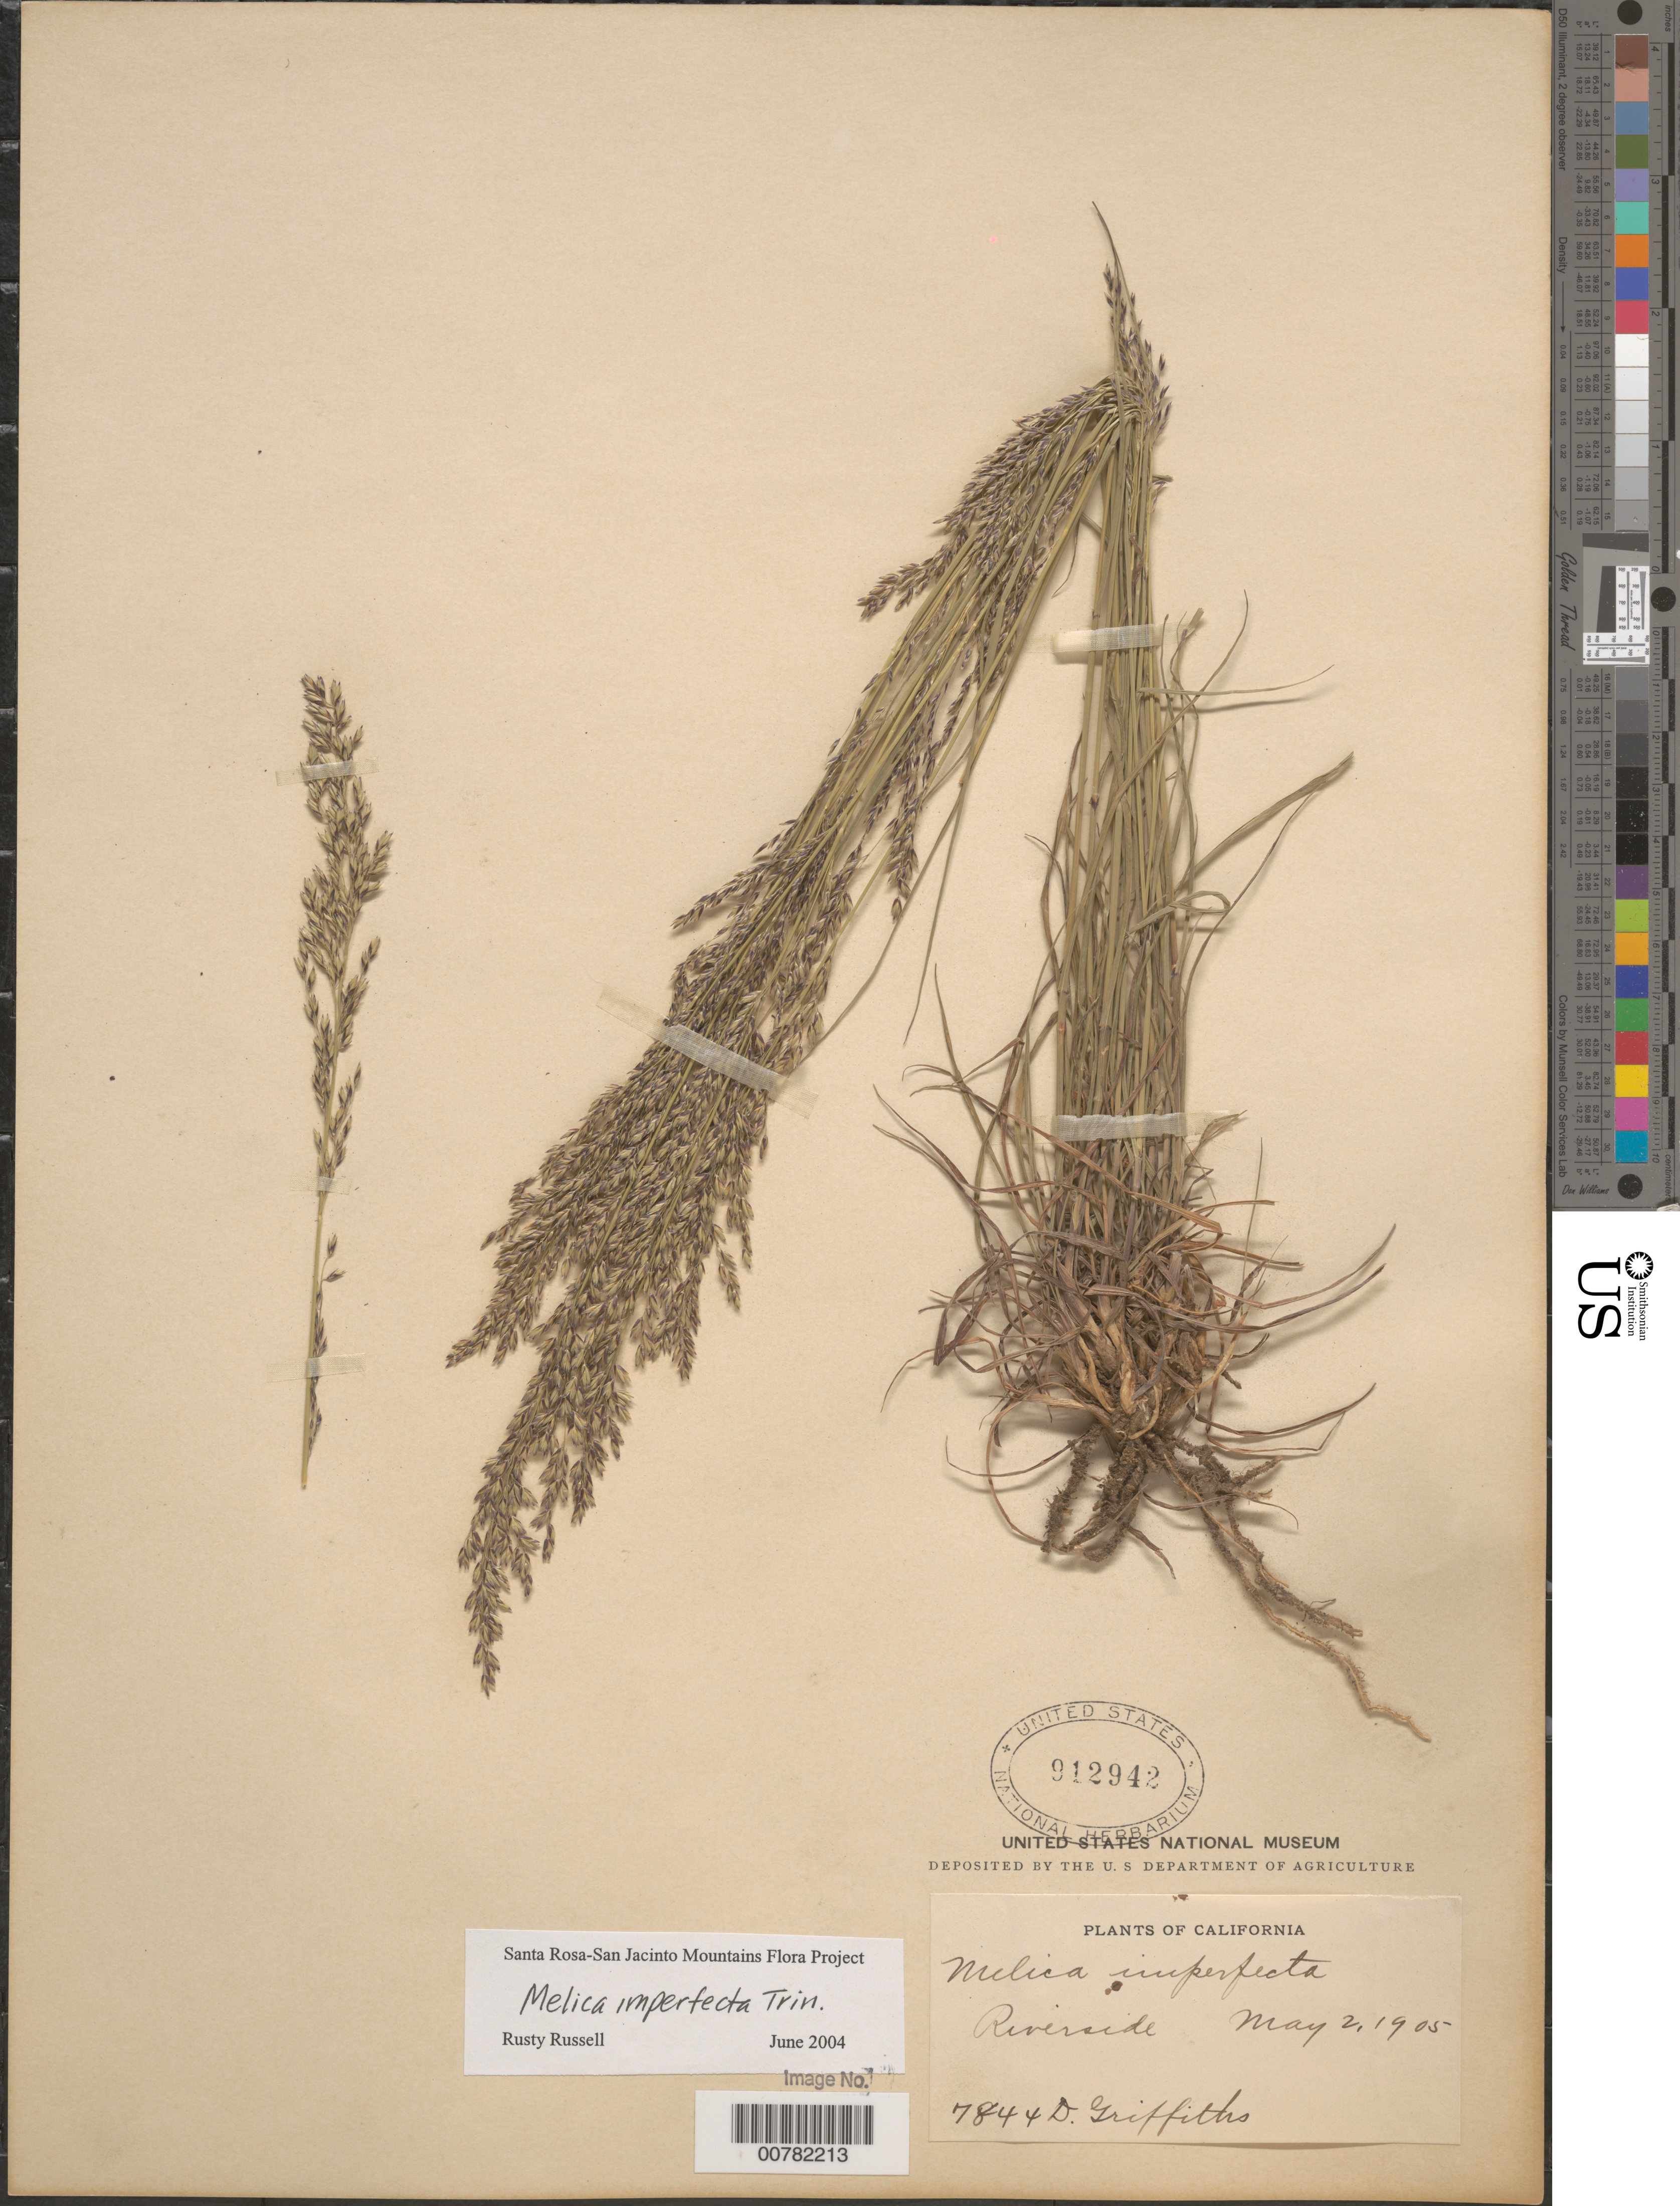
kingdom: Plantae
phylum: Tracheophyta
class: Liliopsida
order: Poales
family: Poaceae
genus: Melica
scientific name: Melica imperfecta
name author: Trin.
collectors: D. Griffiths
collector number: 7844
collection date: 1905-05-02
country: United States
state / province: California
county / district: Riverside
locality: Riverside.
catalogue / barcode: US 912942